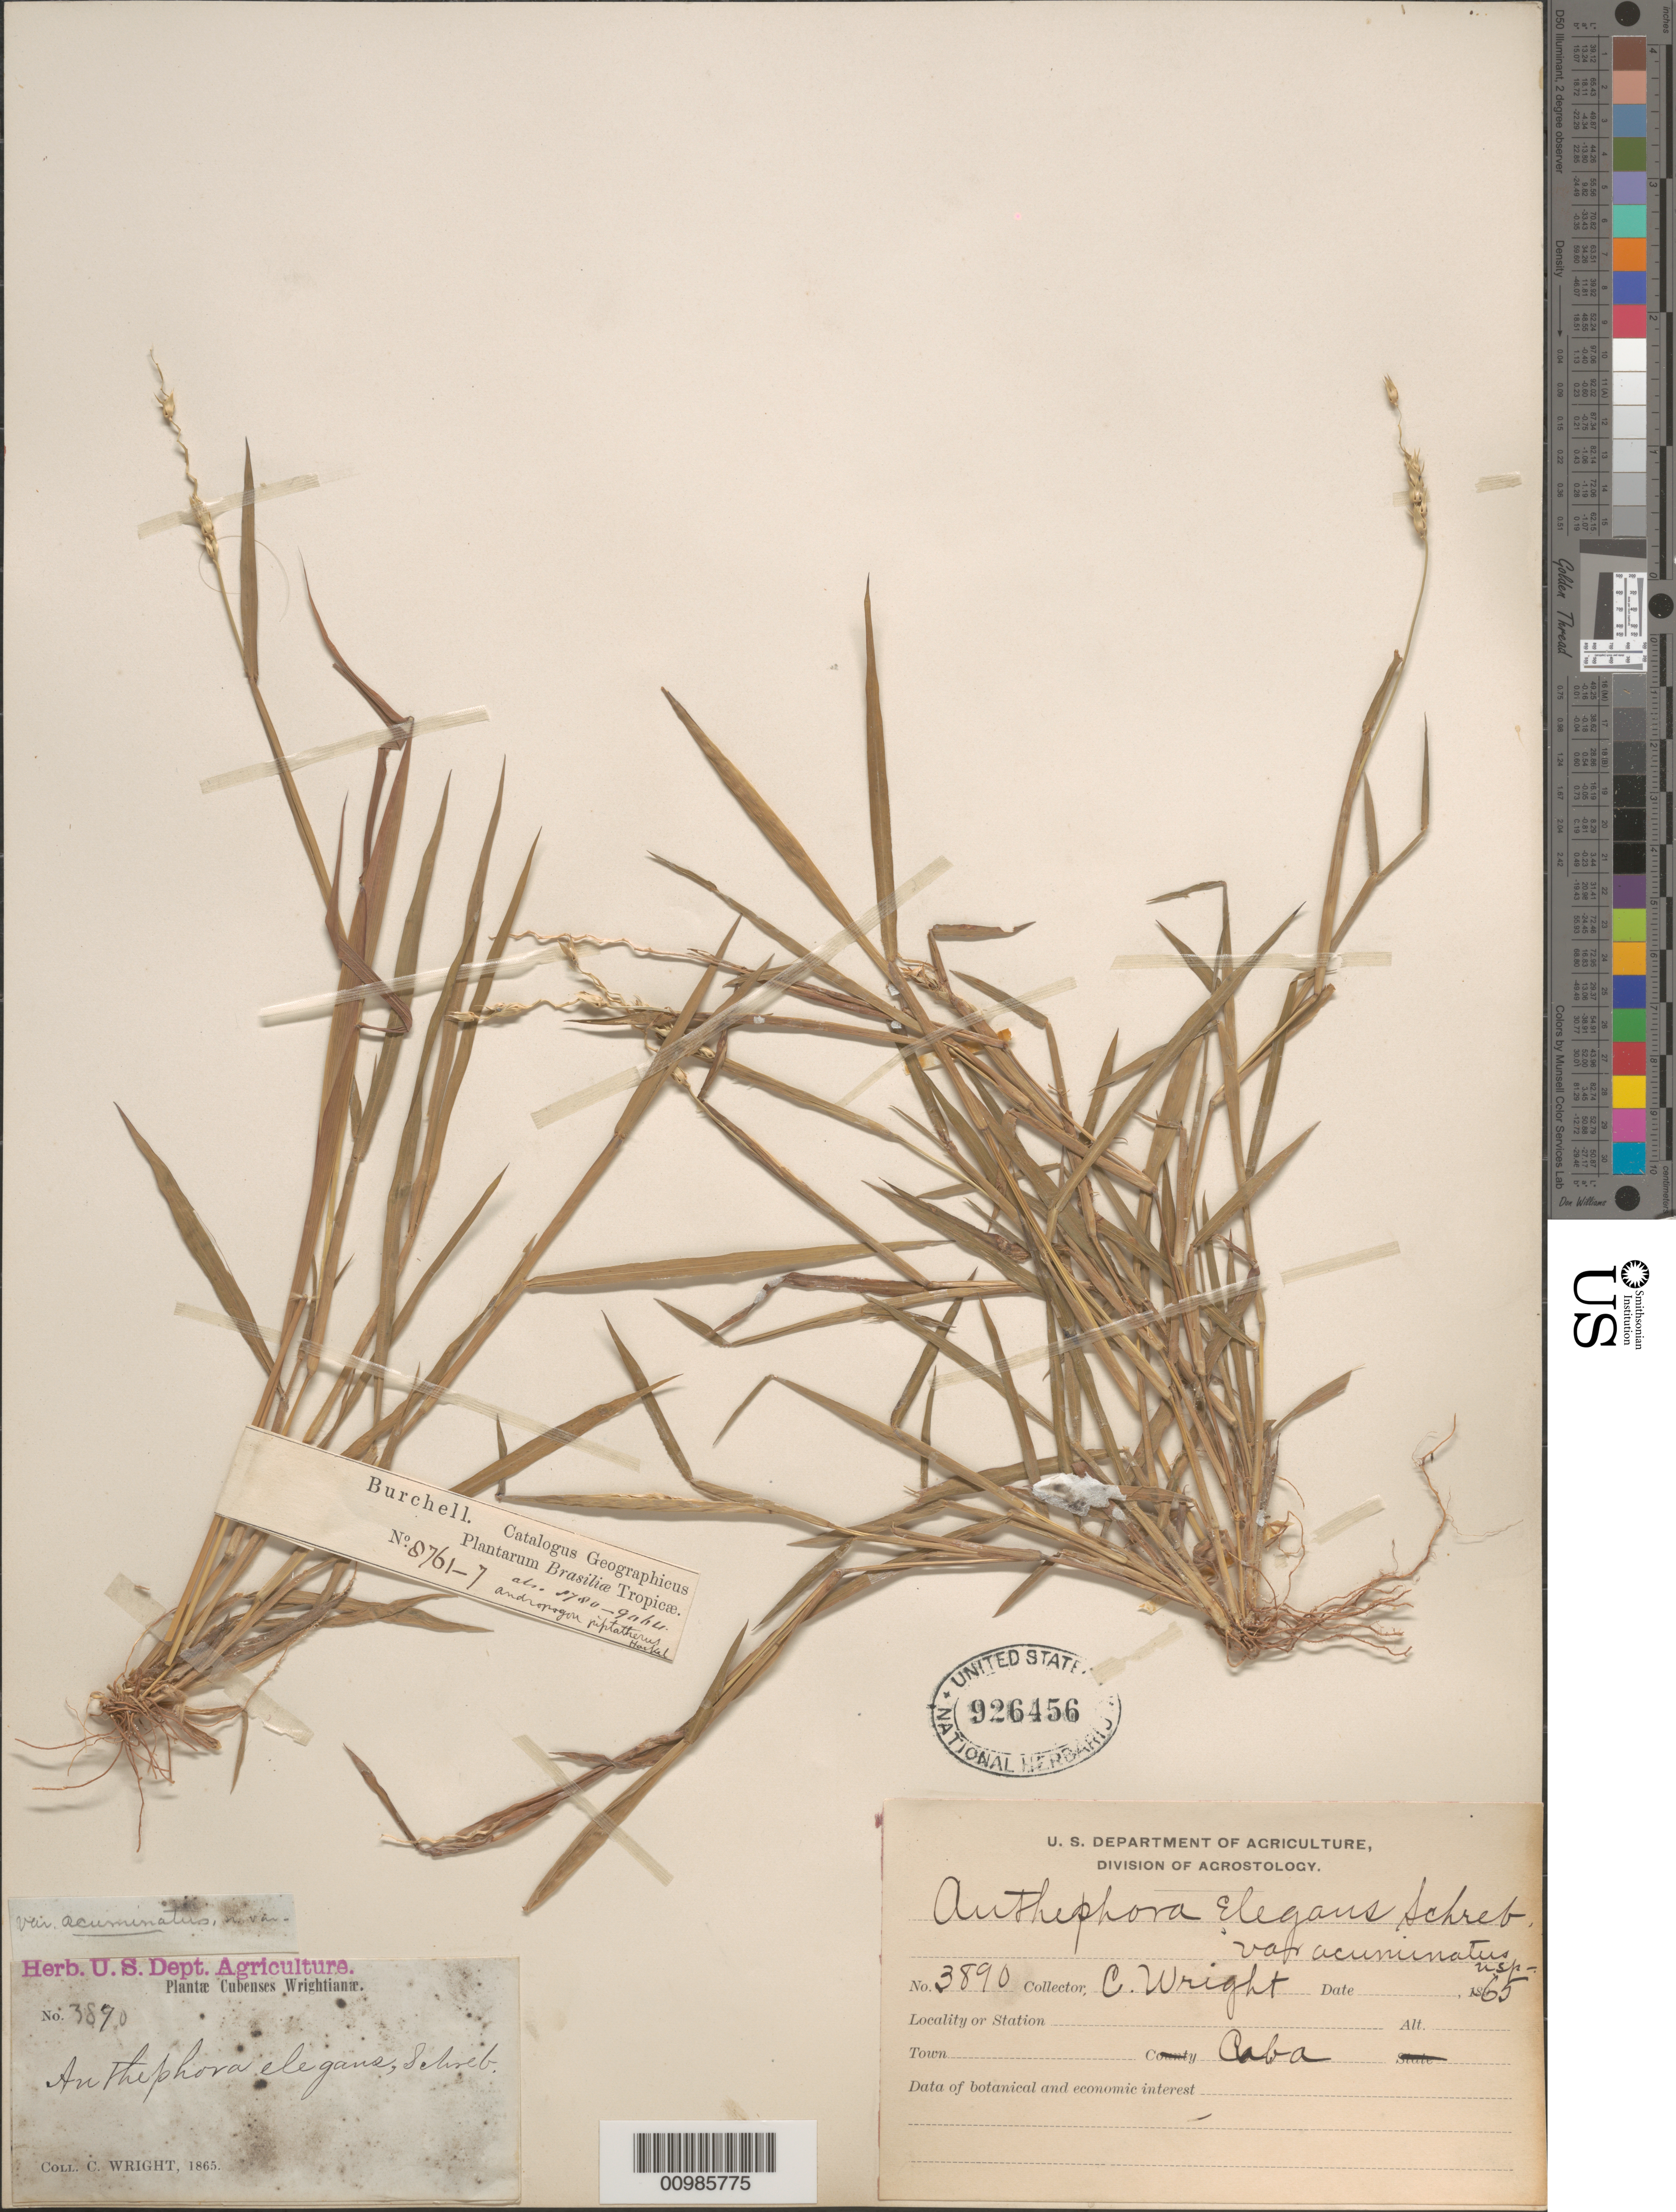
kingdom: Plantae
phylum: Tracheophyta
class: Liliopsida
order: Poales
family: Poaceae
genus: Anthephora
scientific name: Anthephora hermaphrodita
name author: (L.) Kuntze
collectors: C. Wright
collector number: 3890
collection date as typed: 1865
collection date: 1865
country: Cuba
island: Cuba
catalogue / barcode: US 926456